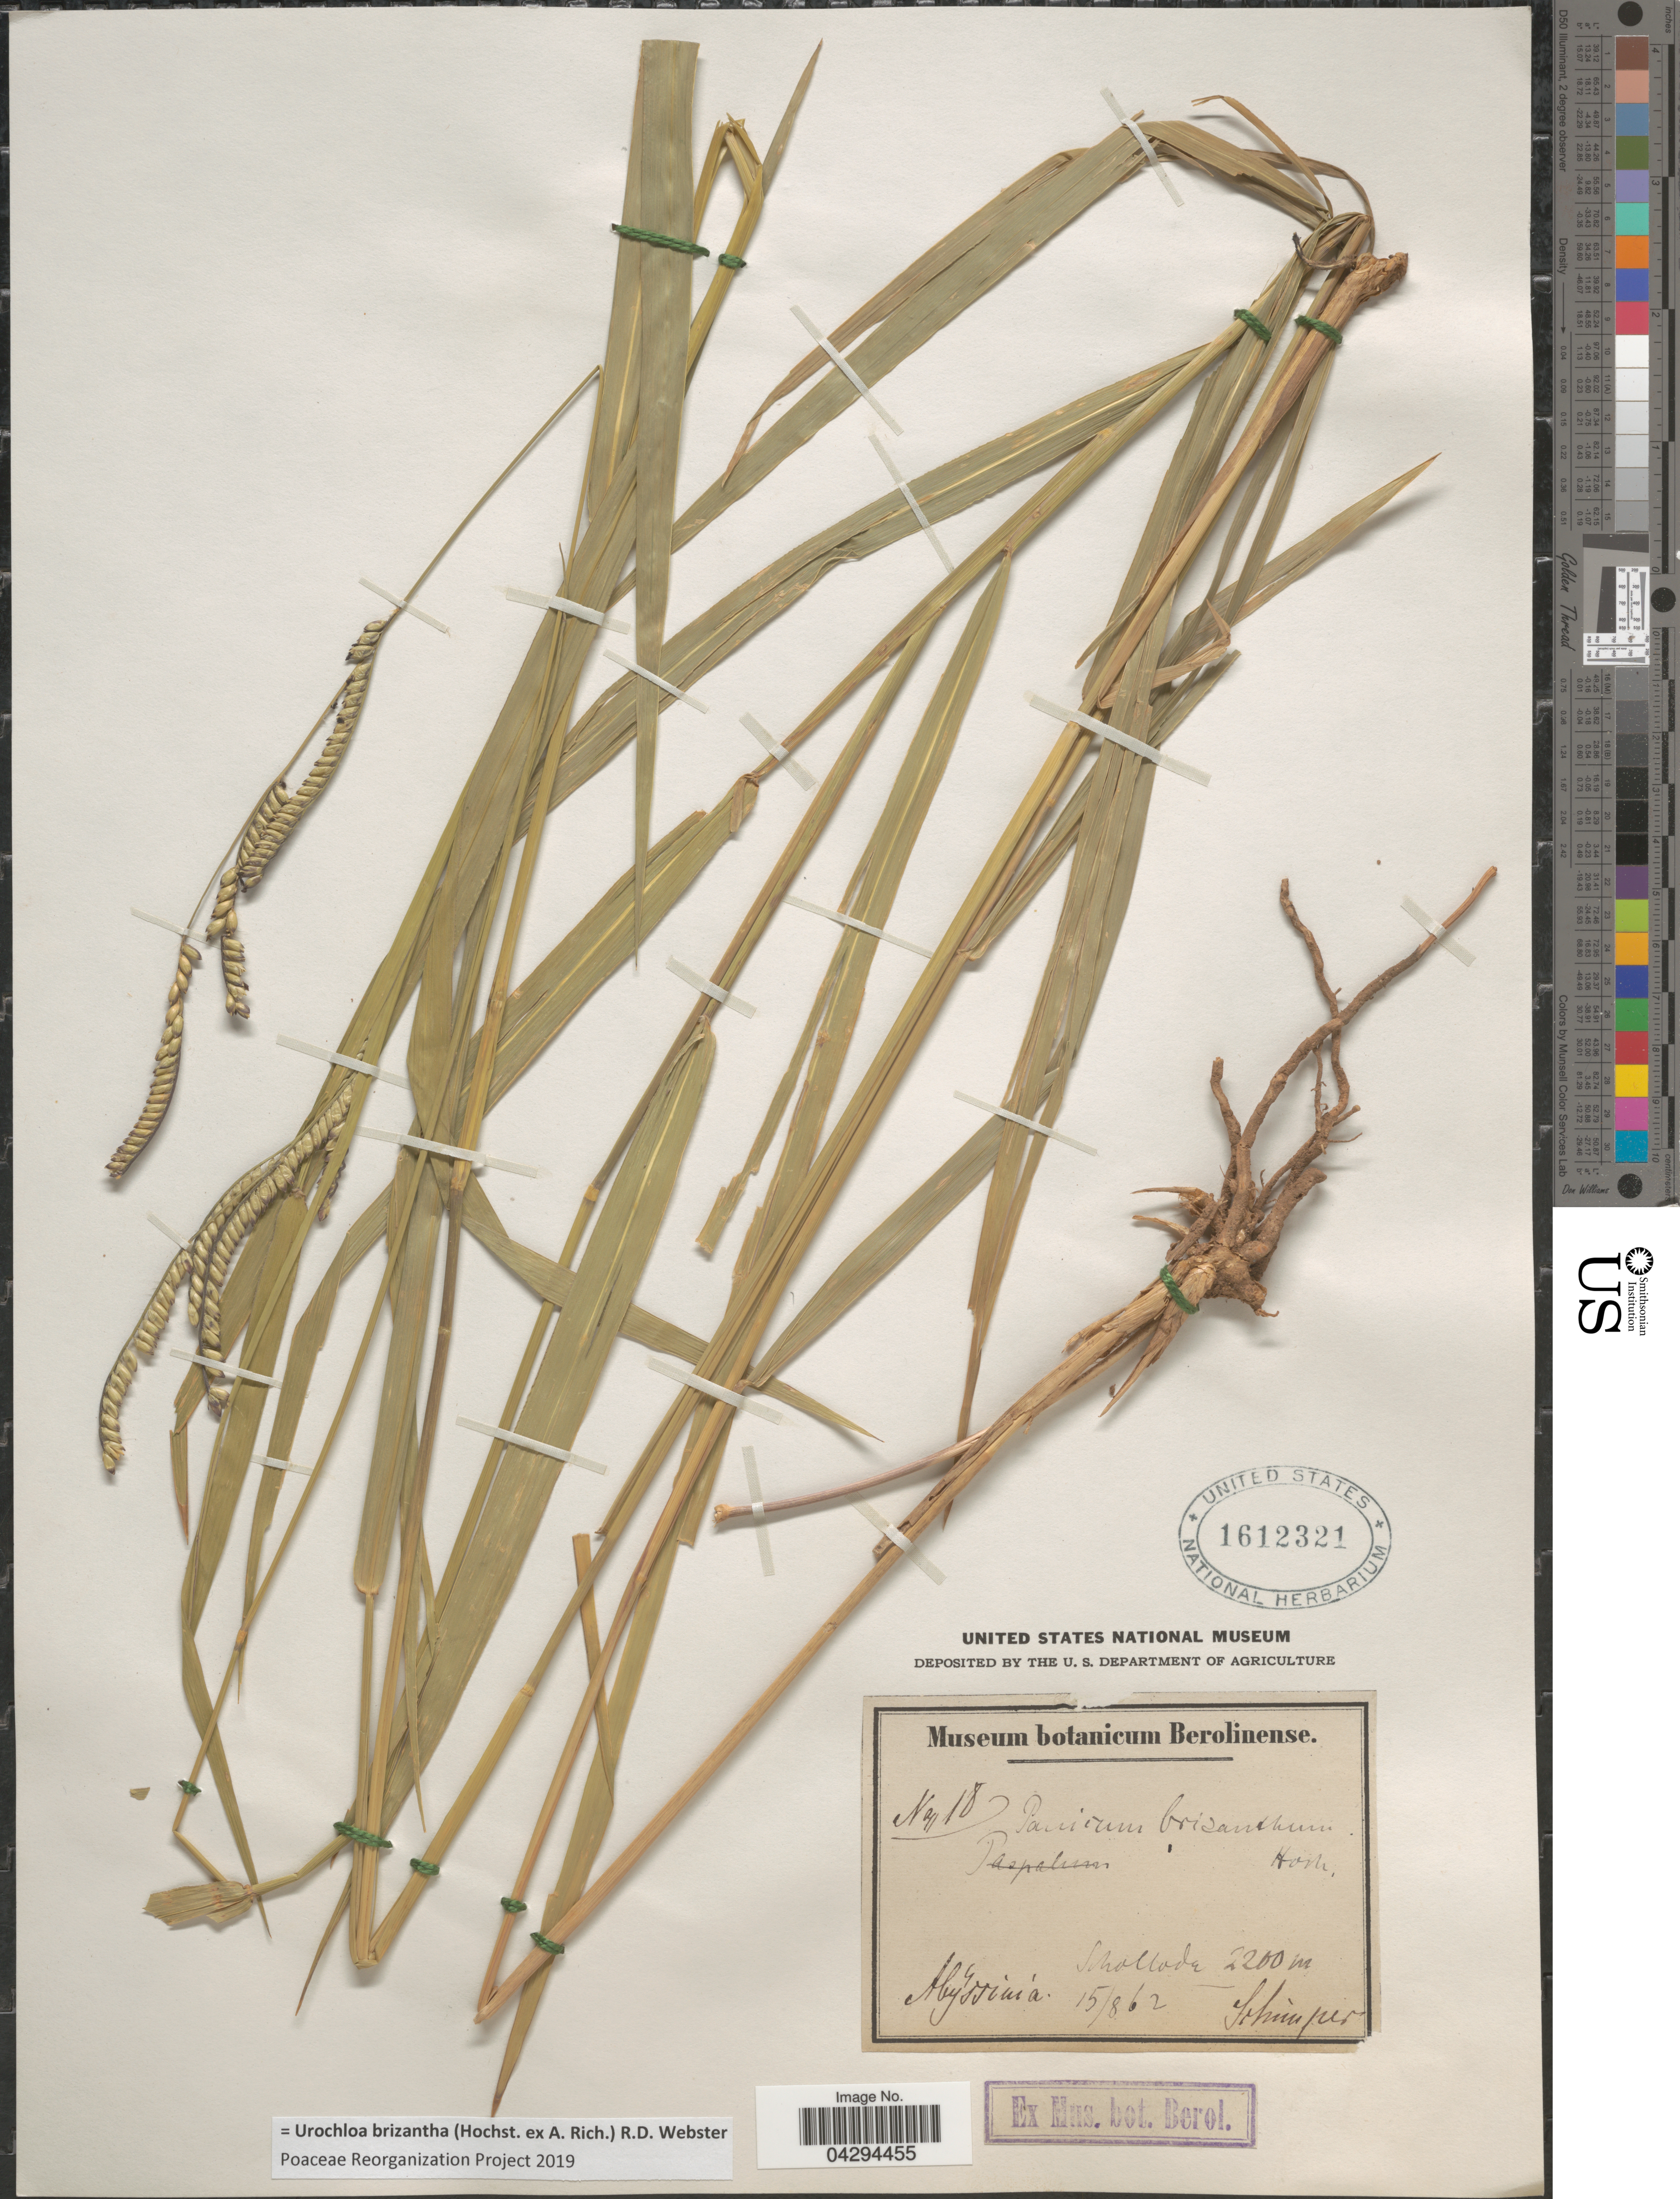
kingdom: Plantae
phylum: Tracheophyta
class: Liliopsida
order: Poales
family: Poaceae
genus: Urochloa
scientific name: Urochloa brizantha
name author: (Hochst. ex A. Rich.) R.D. Webster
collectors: -. Schimper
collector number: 18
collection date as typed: Transcribed d/m/y: 15/8/62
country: Ethiopia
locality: Abÿssinia. Schollode [interpreted].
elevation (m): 2200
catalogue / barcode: US 1612321